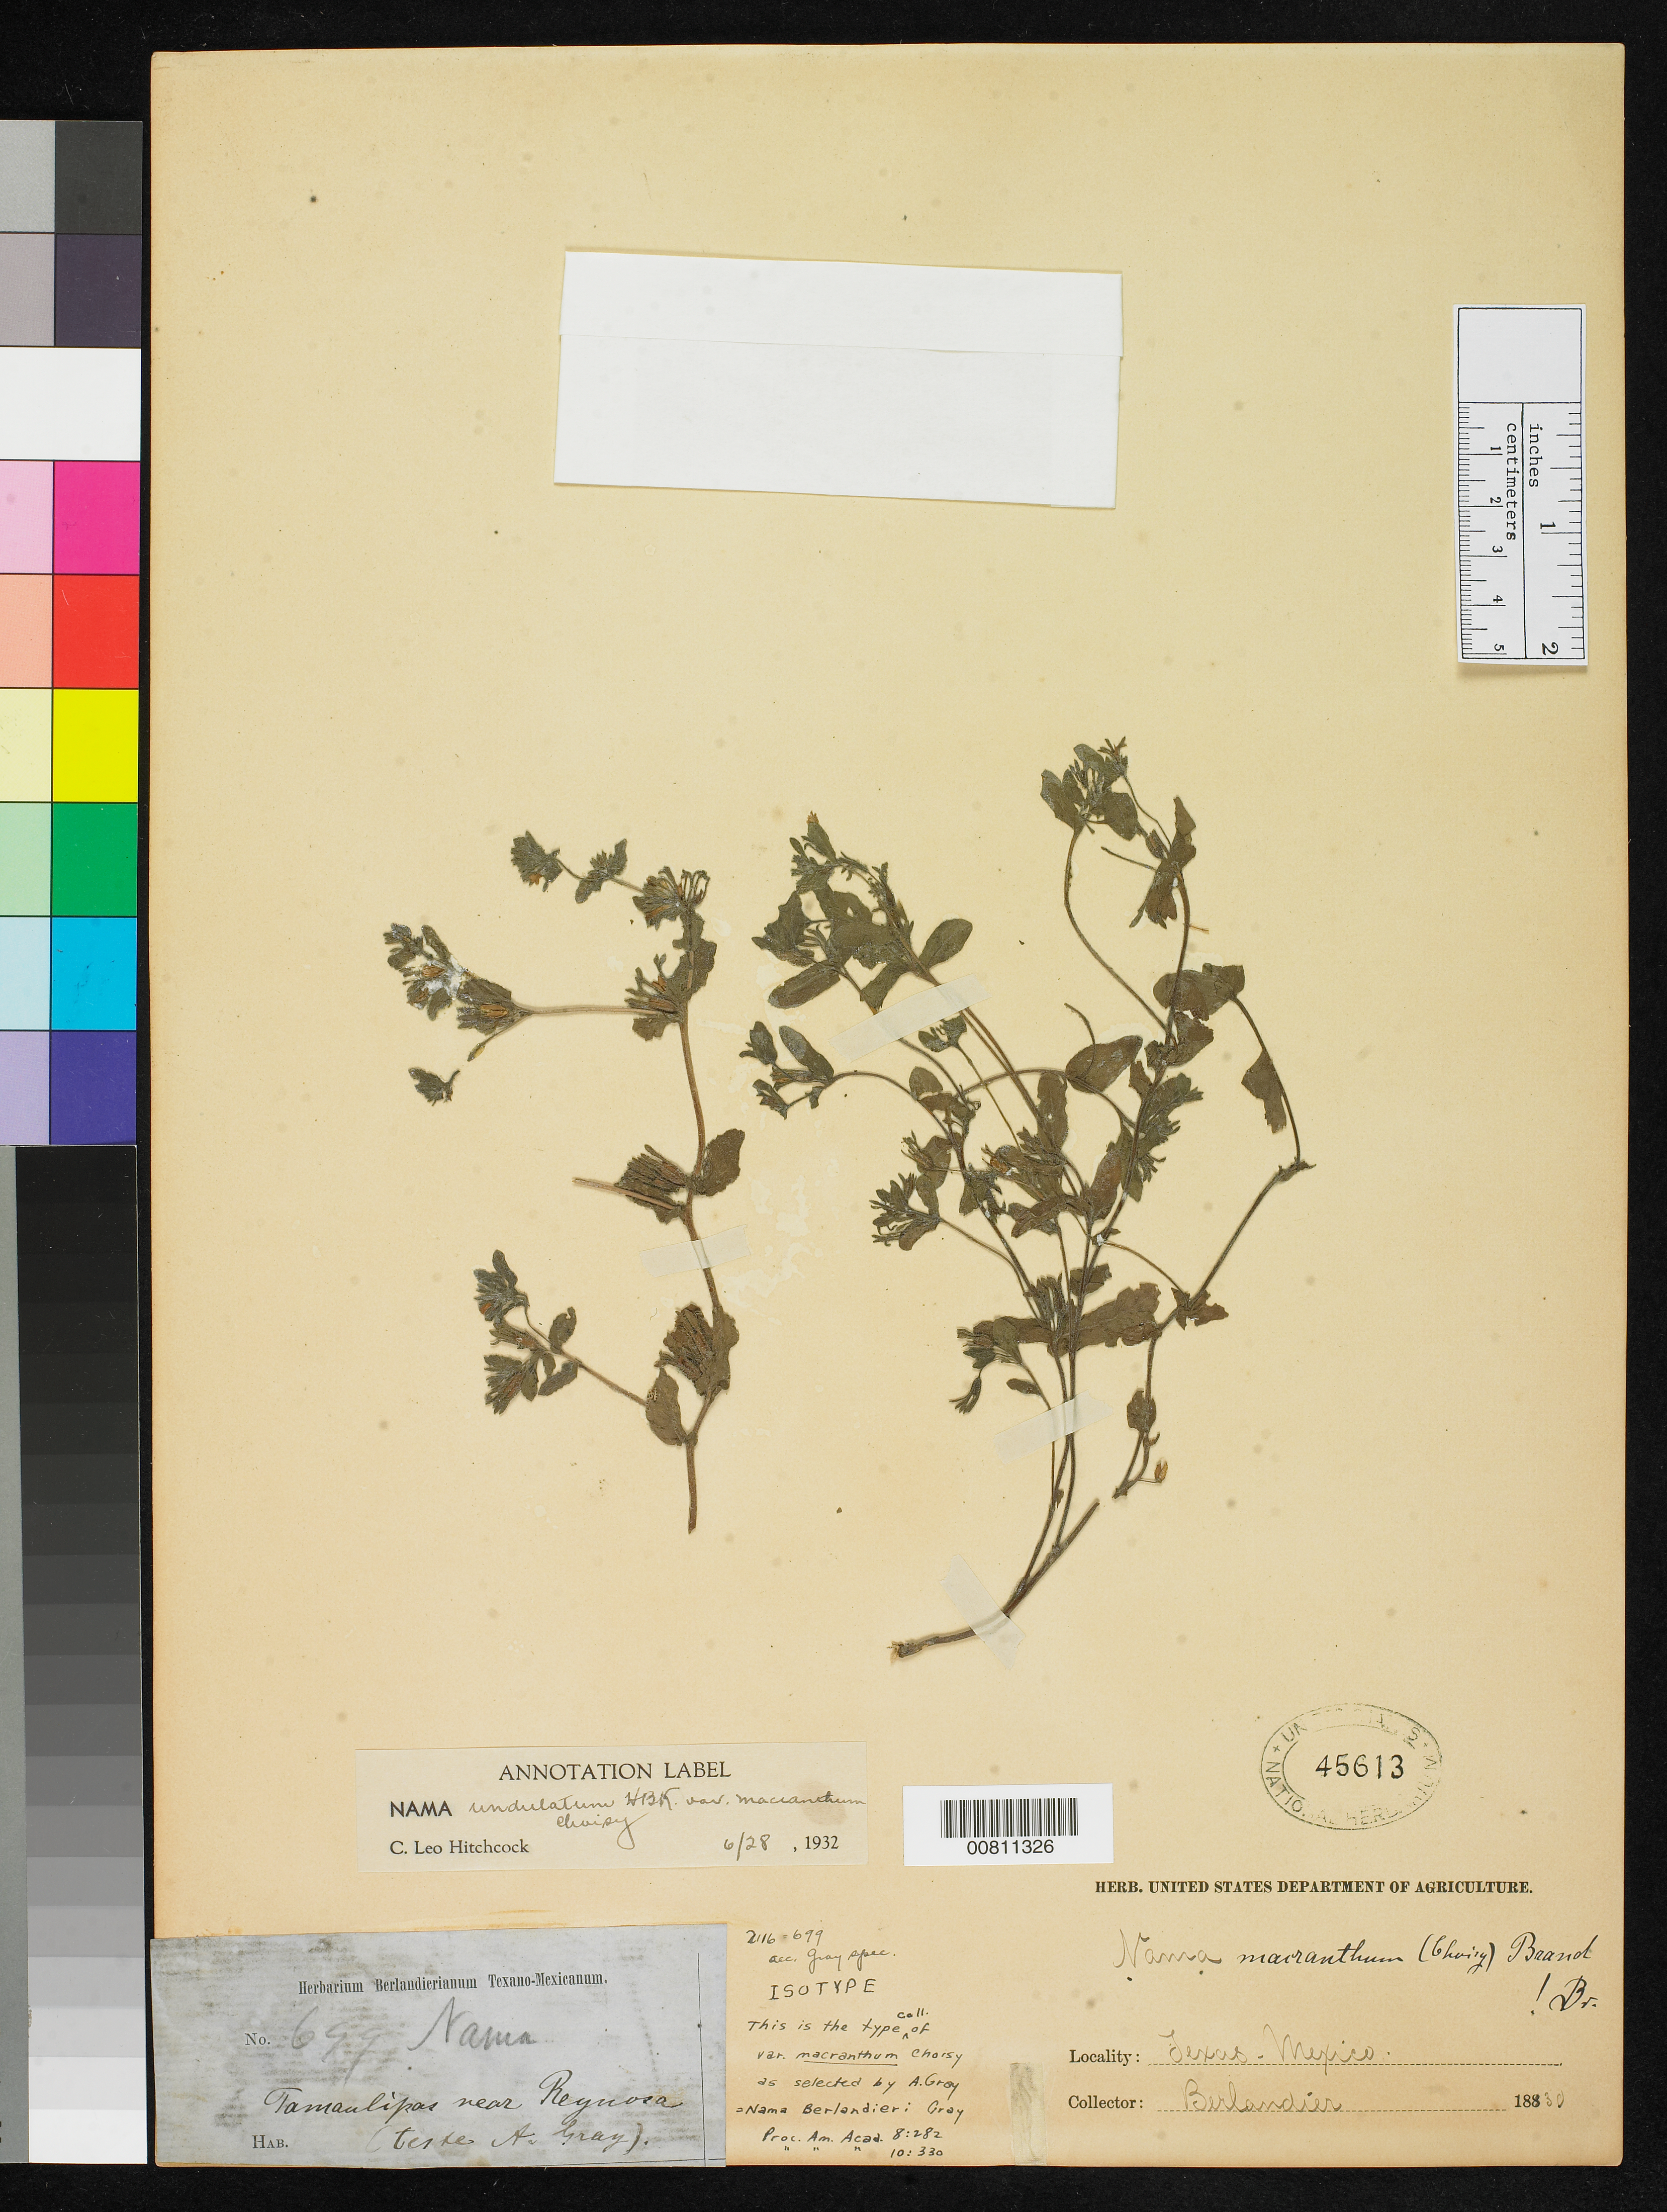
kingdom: Plantae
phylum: Tracheophyta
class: Magnoliopsida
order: Boraginales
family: Namaceae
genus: Nama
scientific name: Nama undulatum var. macranthum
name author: Choisy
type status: Isotype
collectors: J. L. Berlandier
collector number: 699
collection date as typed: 1830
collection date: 1830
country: Mexico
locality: E of Monserrat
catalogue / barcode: US 45613